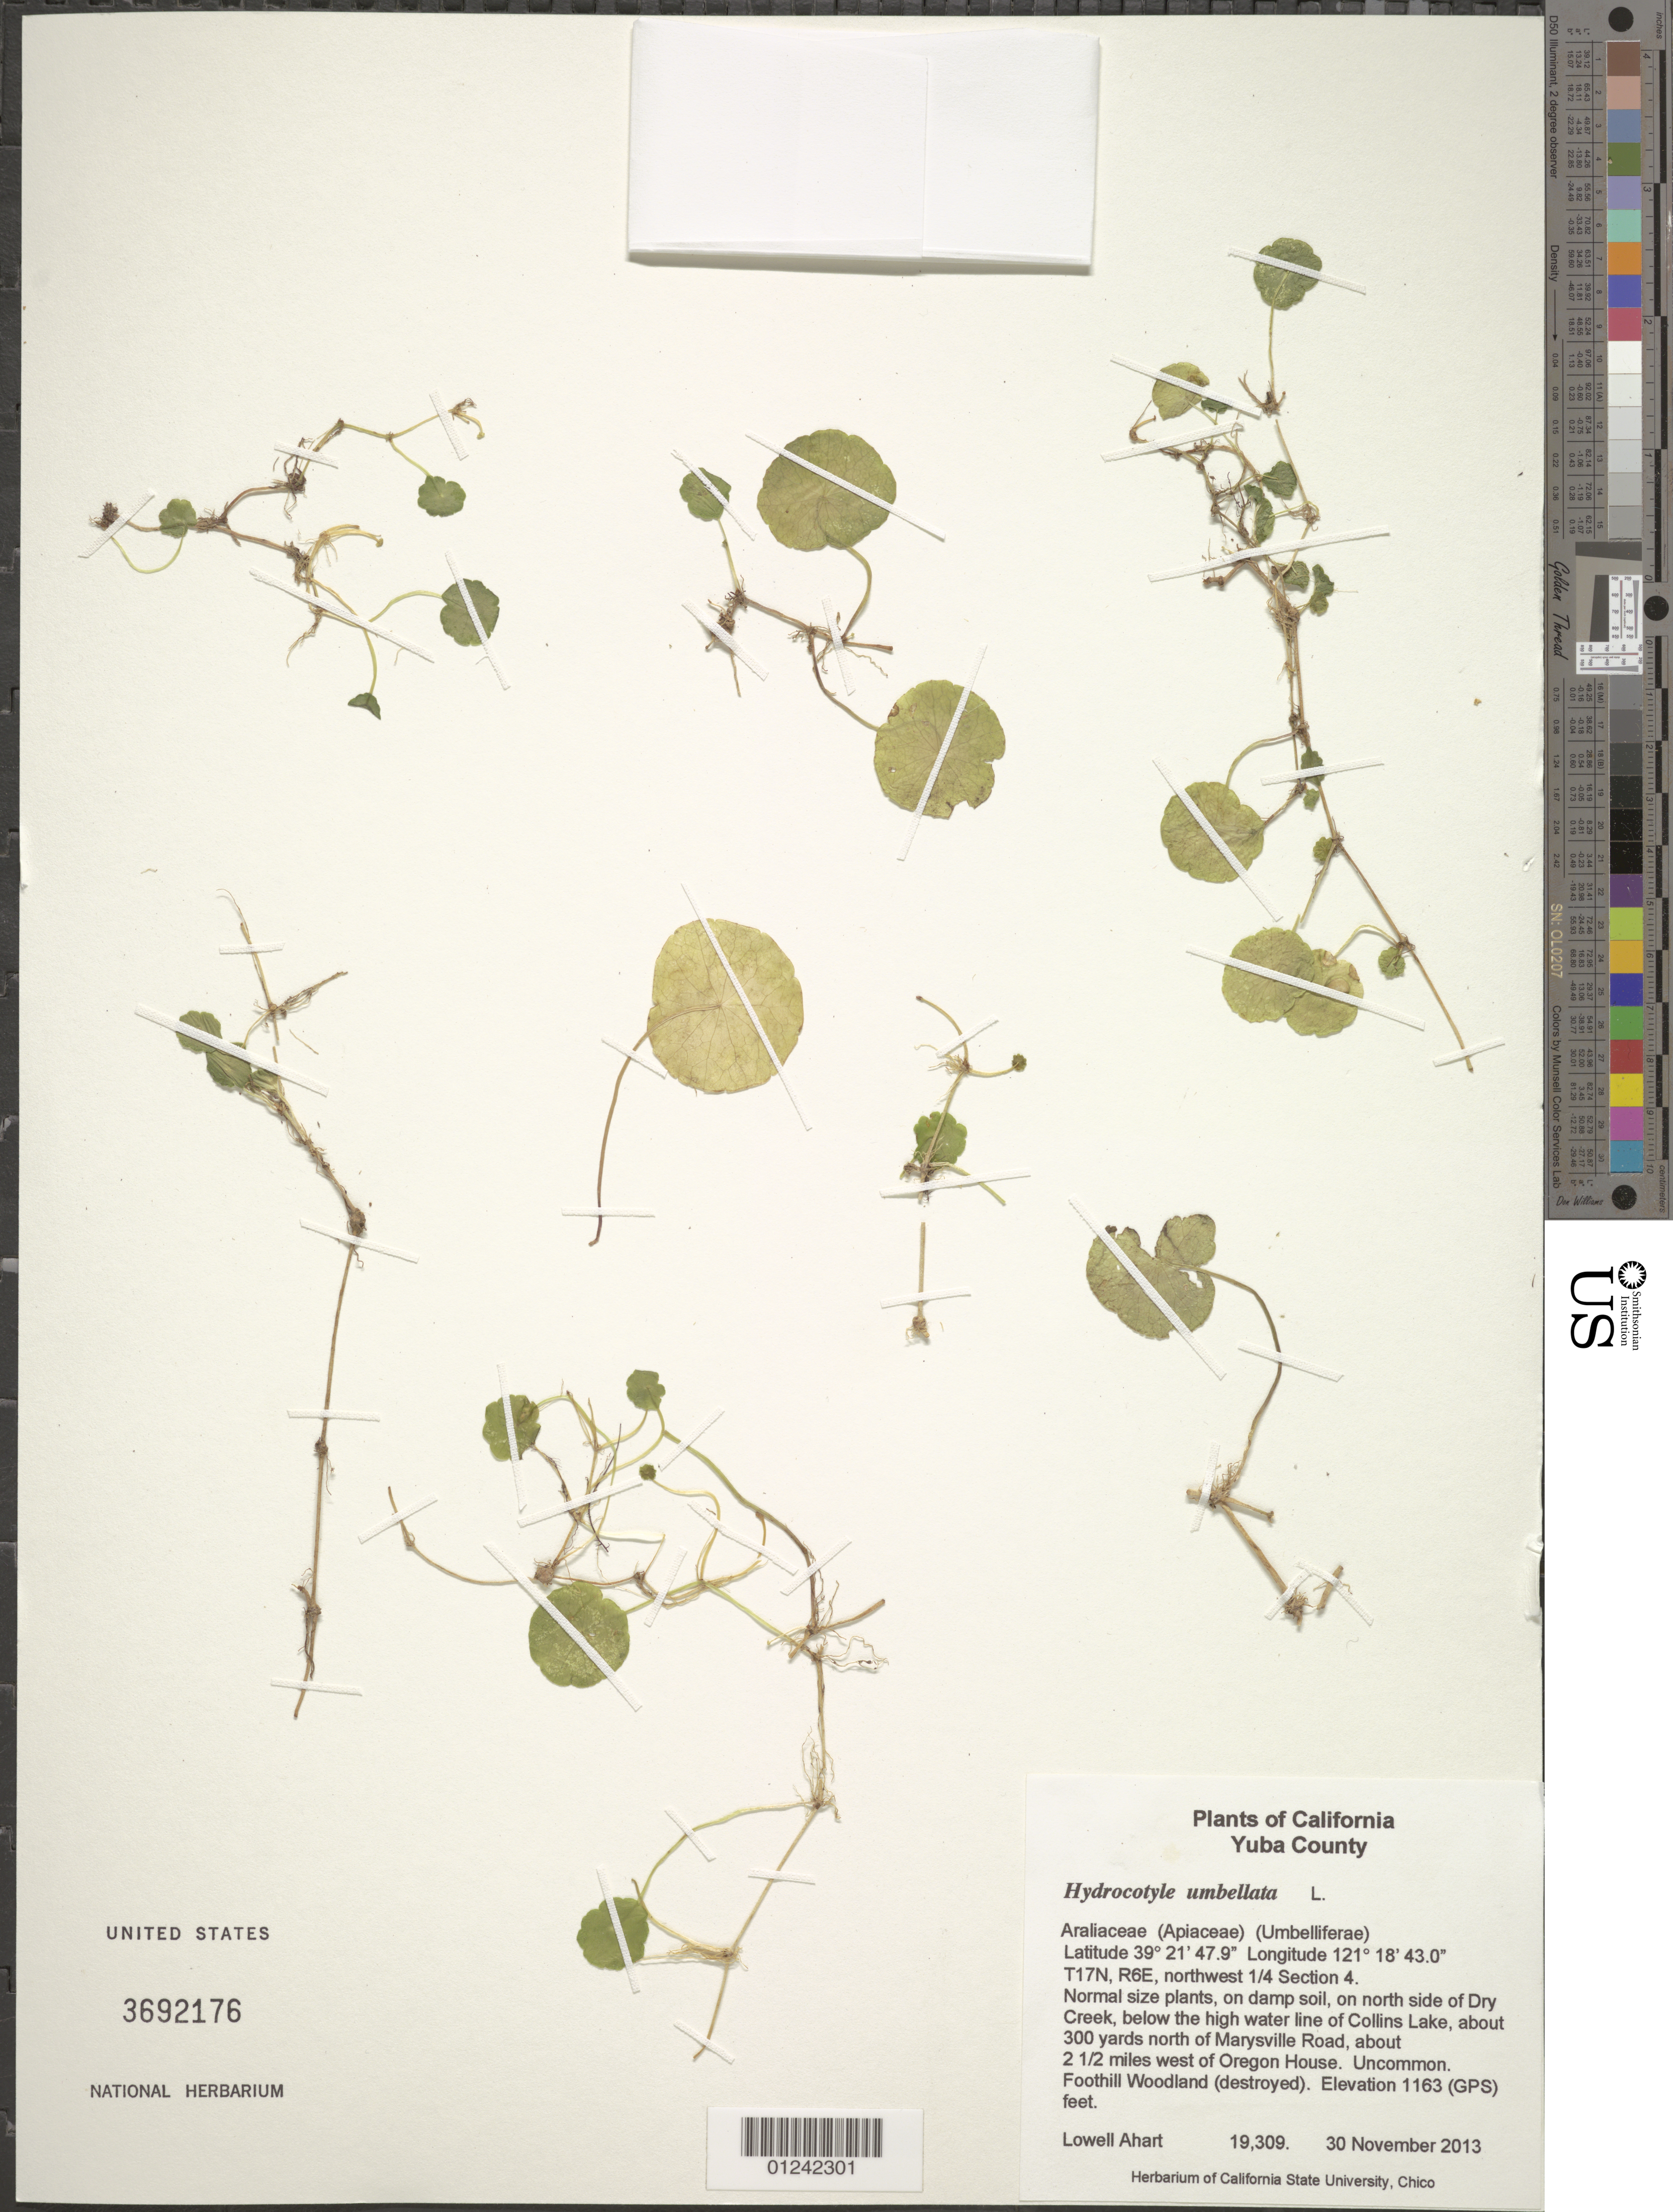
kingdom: Plantae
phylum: Tracheophyta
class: Magnoliopsida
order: Apiales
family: Araliaceae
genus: Hydrocotyle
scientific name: Hydrocotyle umbellata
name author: L.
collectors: L. Ahart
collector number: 19309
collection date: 2013-11-30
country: United States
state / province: California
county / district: Yuba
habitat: Foothill Woodland (destroyed)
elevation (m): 354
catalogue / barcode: US 3692176